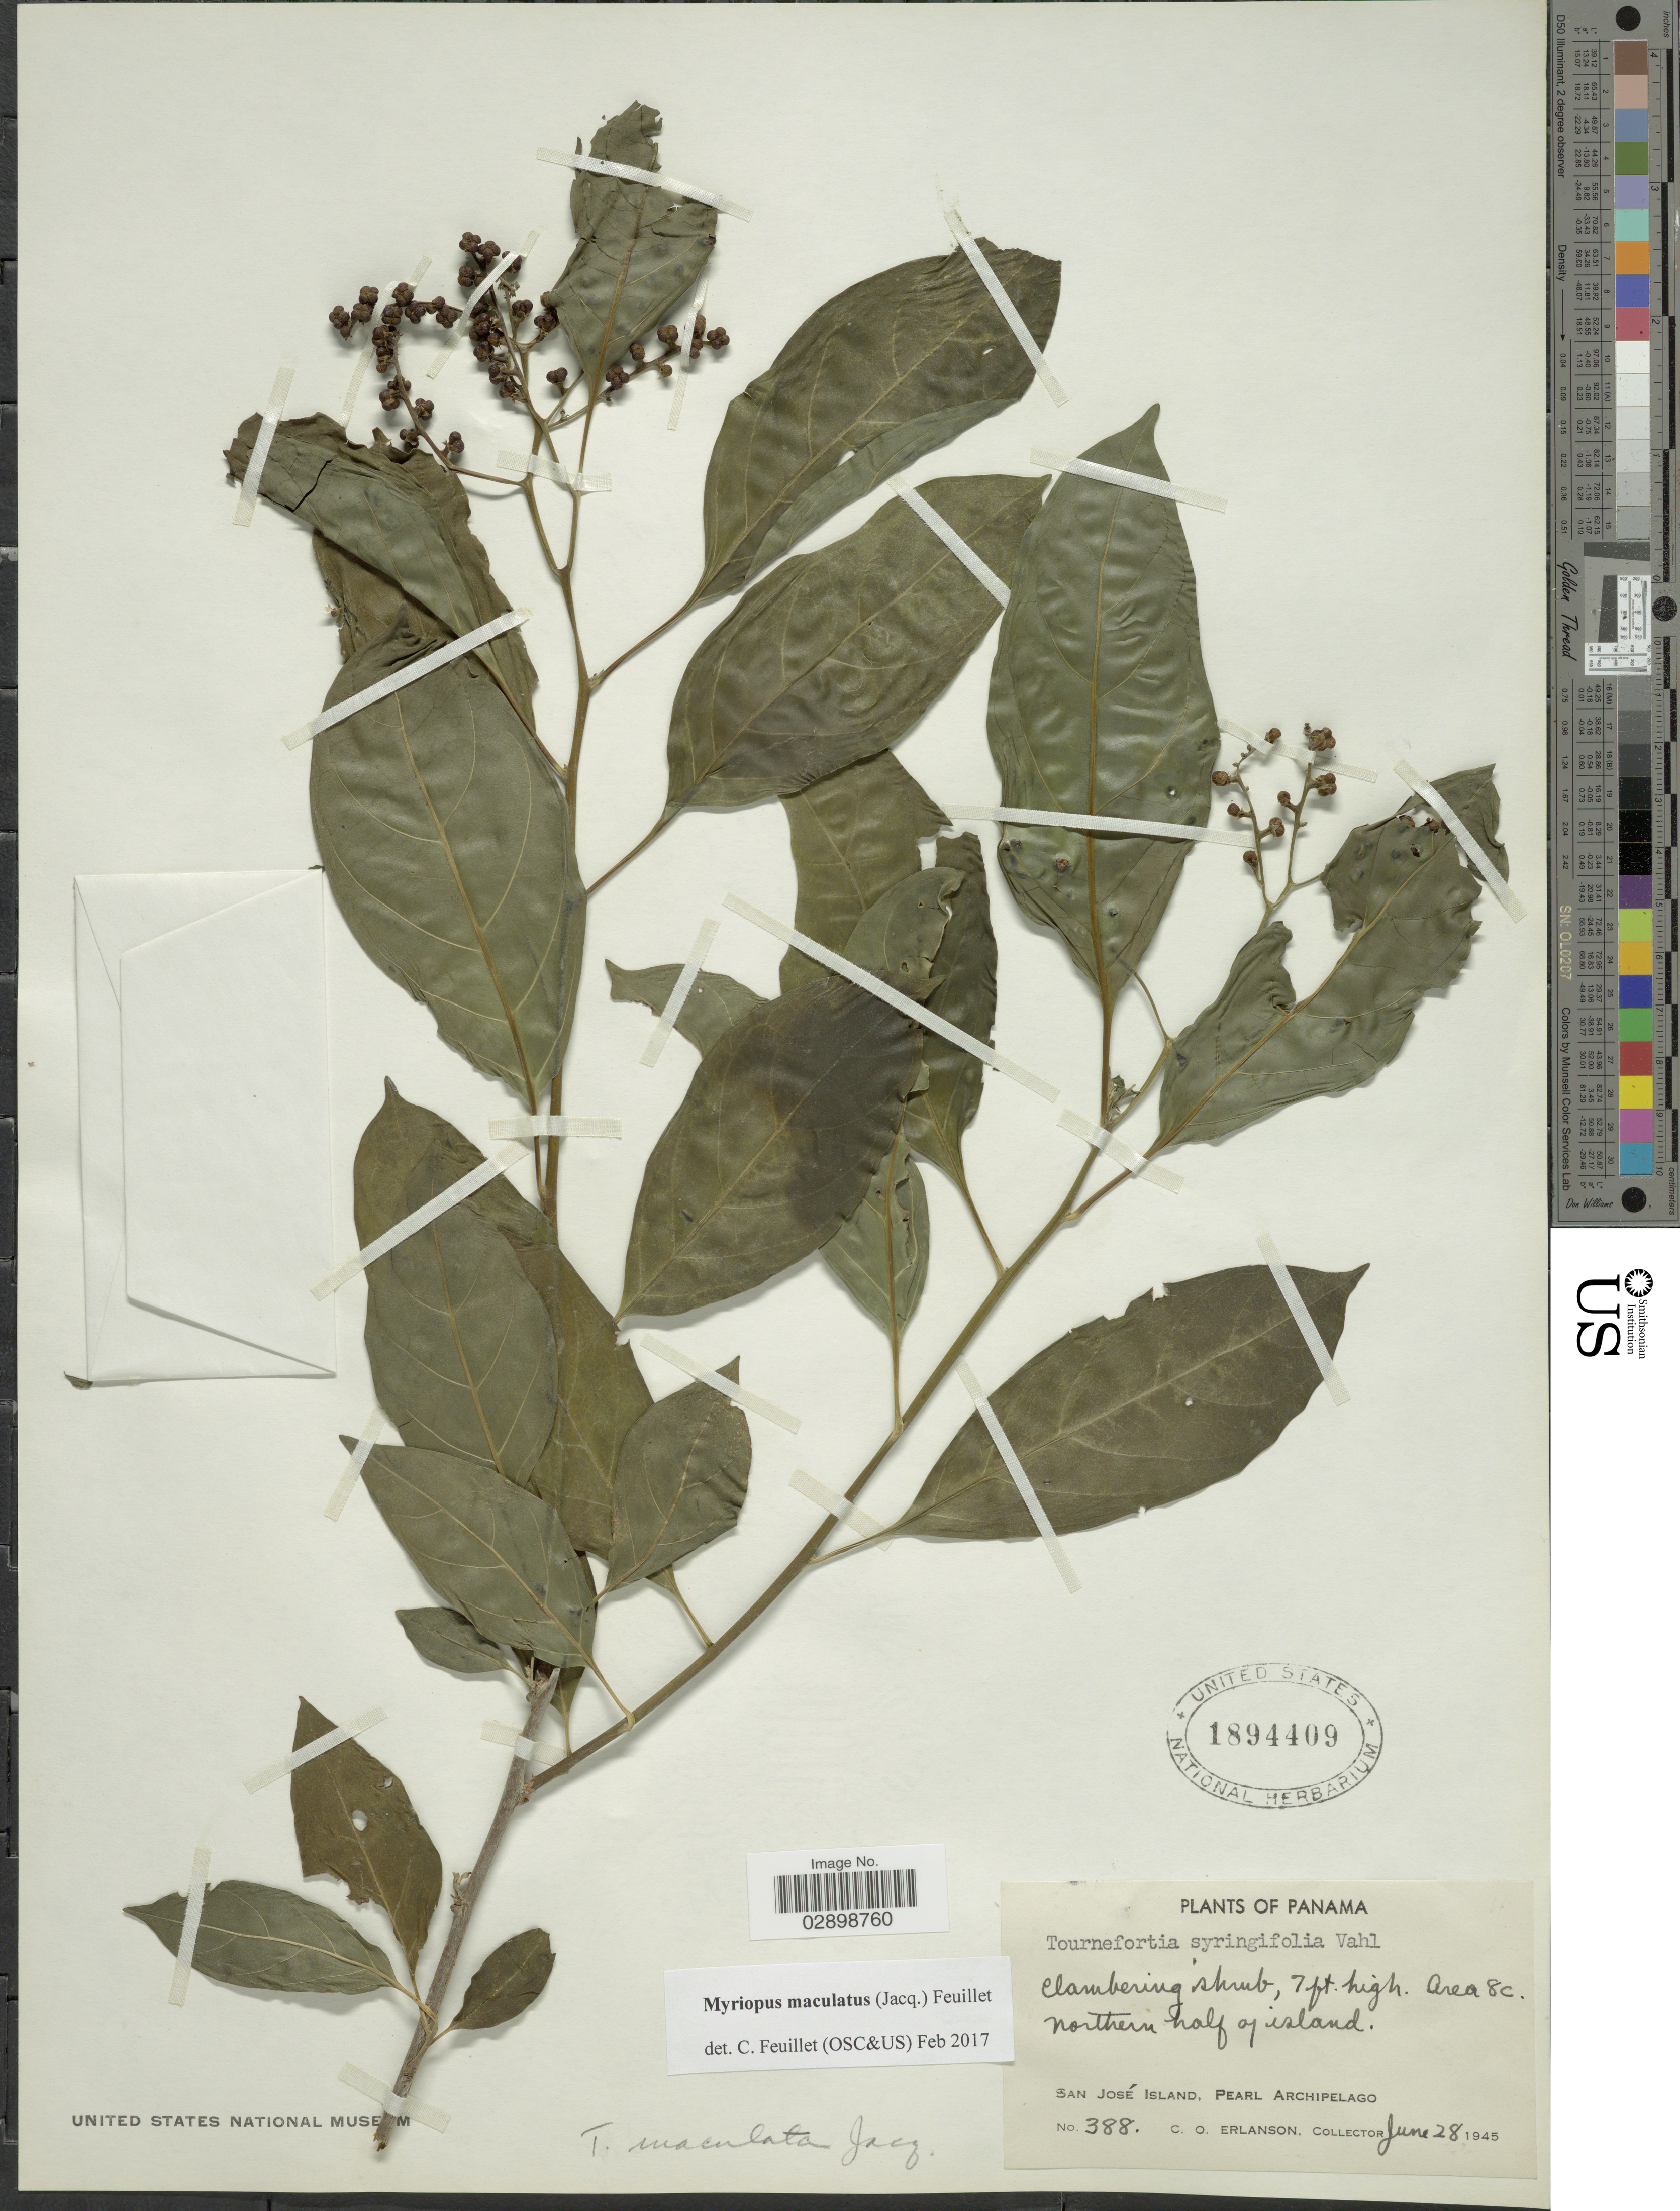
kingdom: Plantae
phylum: Tracheophyta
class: Magnoliopsida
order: Boraginales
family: Heliotropiaceae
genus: Myriopus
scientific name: Myriopus maculatus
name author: (Jacq.) Feuillet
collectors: C. O. Erlanson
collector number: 388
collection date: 1945-06-28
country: Panama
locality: Area 8c. northern half of island. San José Island, Pearl Archipelago.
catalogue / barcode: US 1894409